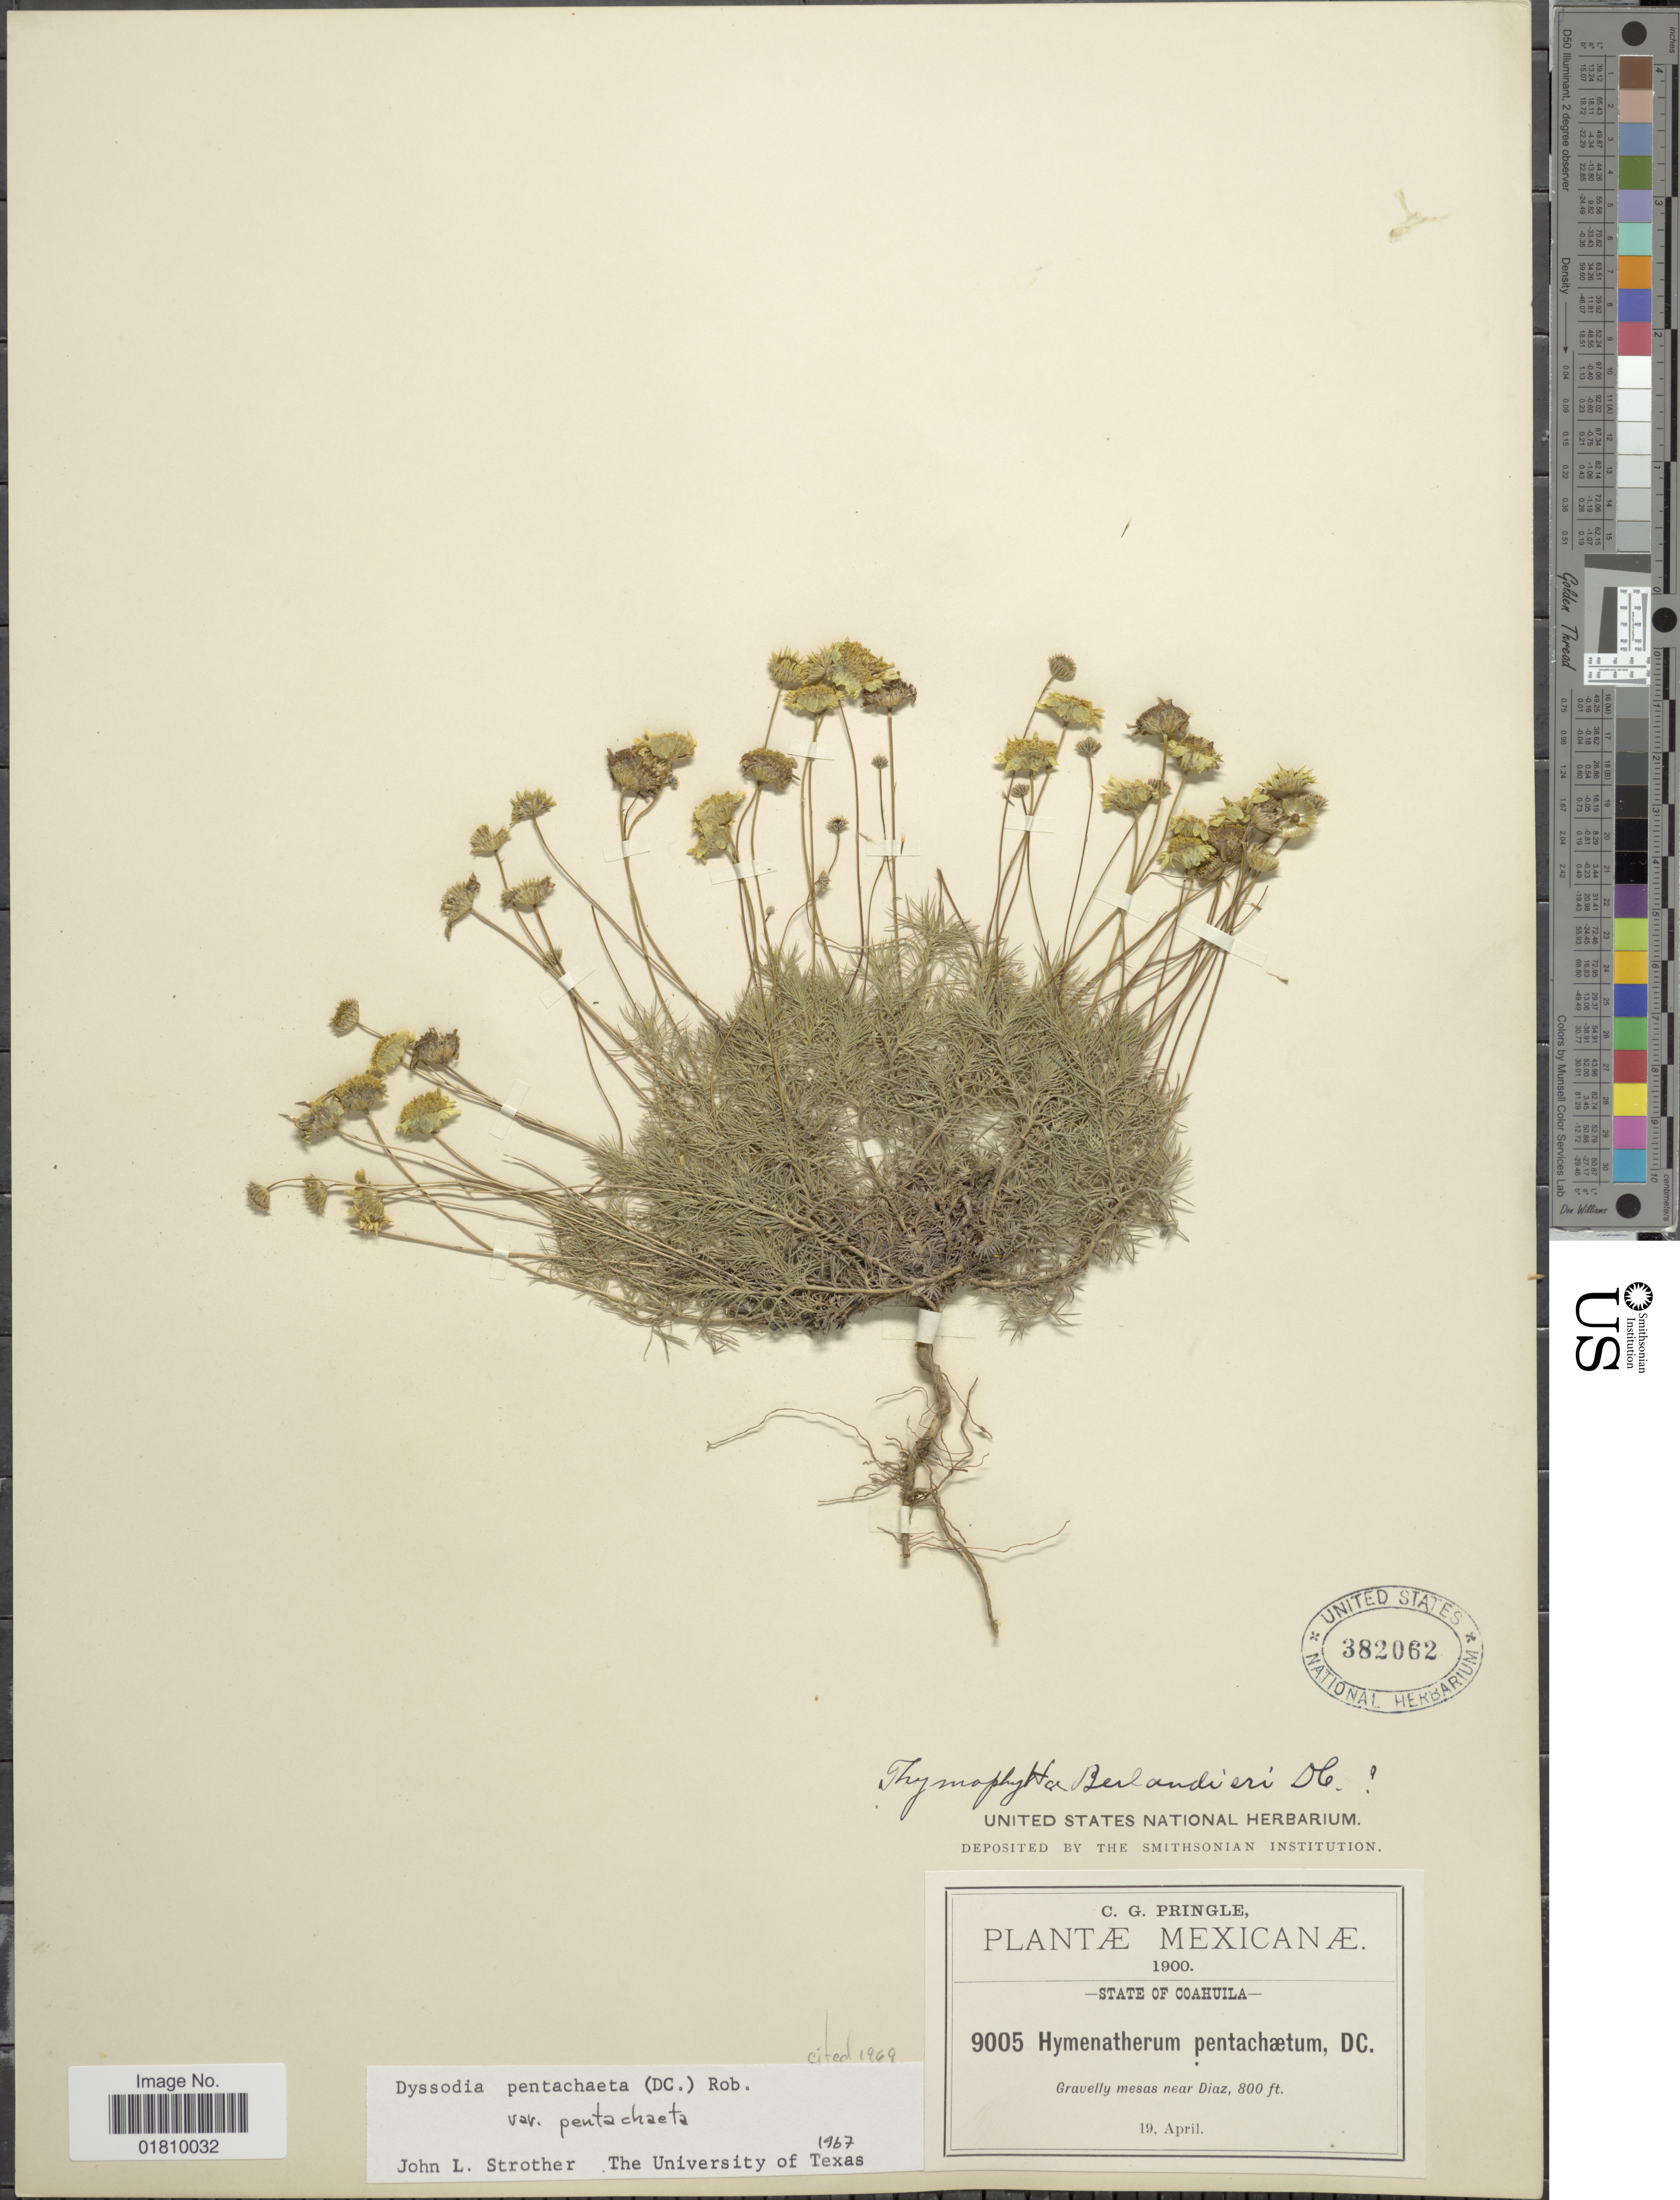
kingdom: Plantae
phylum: Tracheophyta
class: Magnoliopsida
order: Asterales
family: Asteraceae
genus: Thymophylla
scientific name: Thymophylla pentachaeta var. pentachaeta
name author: (DC.) Small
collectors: C. G. Pringle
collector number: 9005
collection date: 1900-04-19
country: Mexico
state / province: Coahuila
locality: Gravelly means near Diaz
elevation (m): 244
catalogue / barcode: US 382062